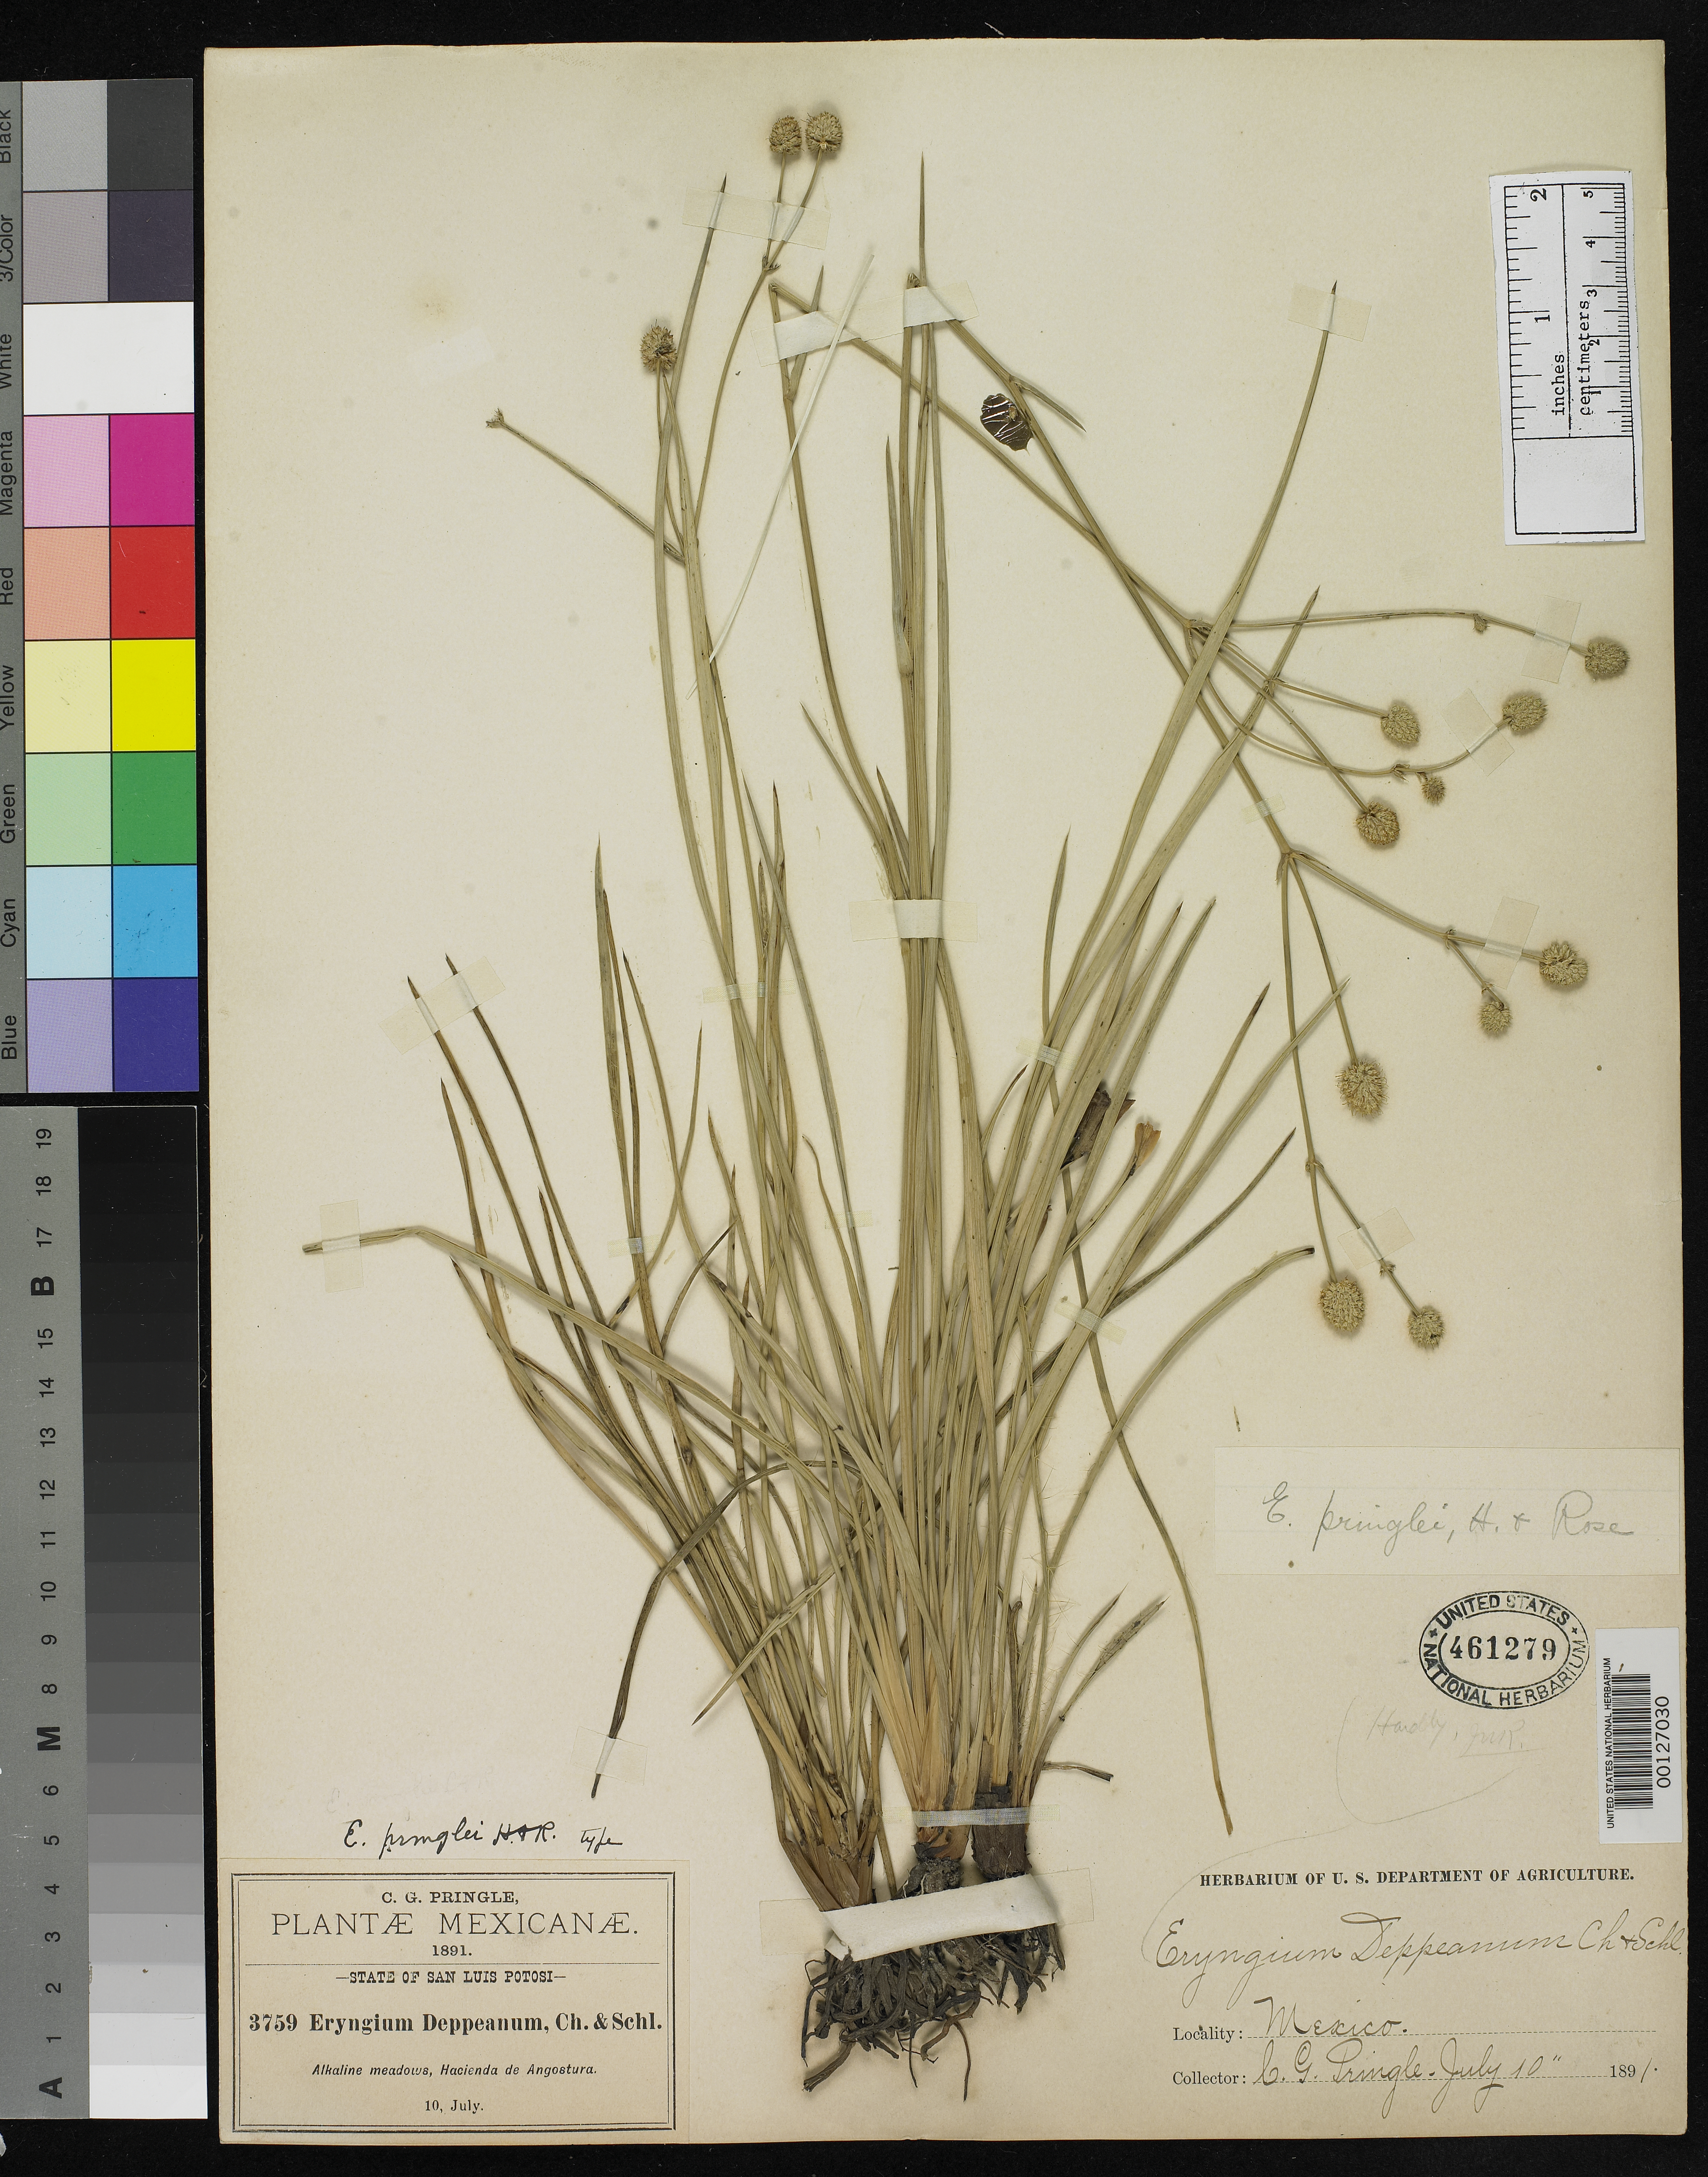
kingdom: Plantae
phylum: Tracheophyta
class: Magnoliopsida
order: Apiales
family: Apiaceae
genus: Eryngium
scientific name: Eryngium pringlei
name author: Hemsl. & Rose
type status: Holotype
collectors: C. G. Pringle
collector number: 3759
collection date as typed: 10 Jul 1891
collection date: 1891-07-10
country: Mexico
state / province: San Luis Potosi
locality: Hacienda de Angustura.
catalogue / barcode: US 461279